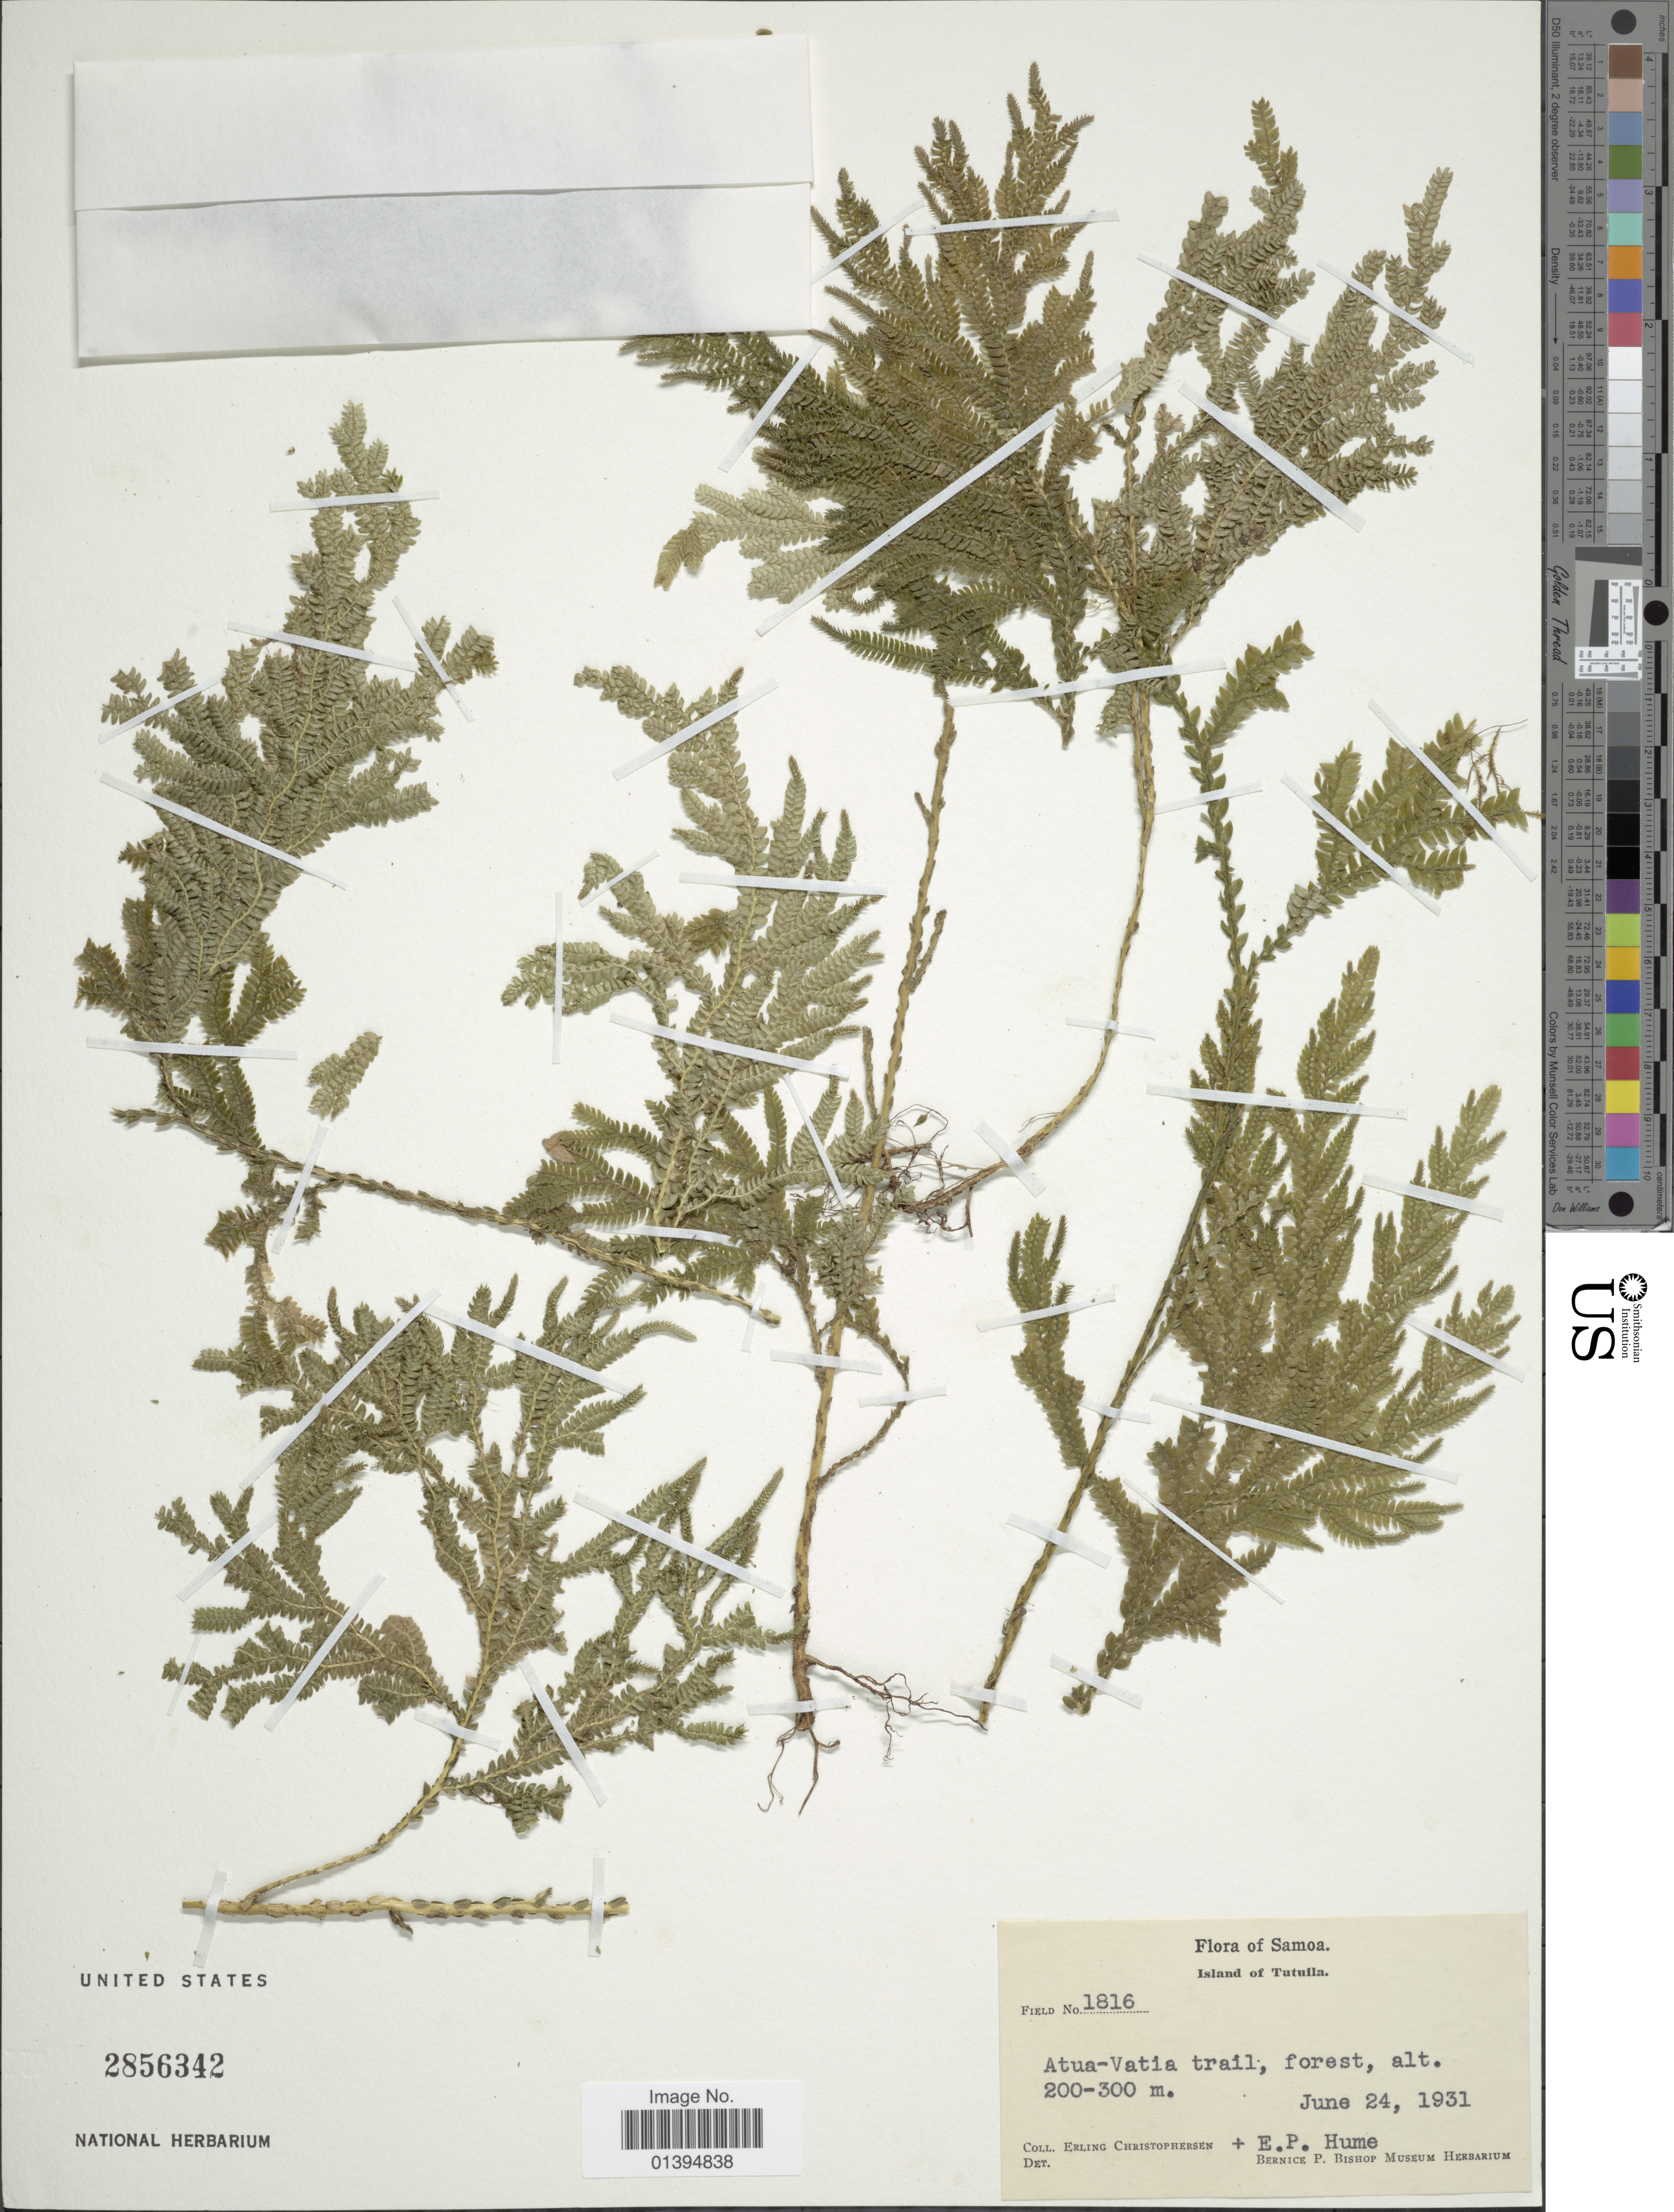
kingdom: Plantae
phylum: Tracheophyta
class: Lycopodiopsida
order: Selaginellales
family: Selaginellaceae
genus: Selaginella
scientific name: Selaginella sp.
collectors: E. Christophersen & E. P. Hume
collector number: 1816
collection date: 1931-06-24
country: American Samoa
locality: Samoa, Island of Tutuila, Atua-Vatia trail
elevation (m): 200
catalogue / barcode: US 2856342